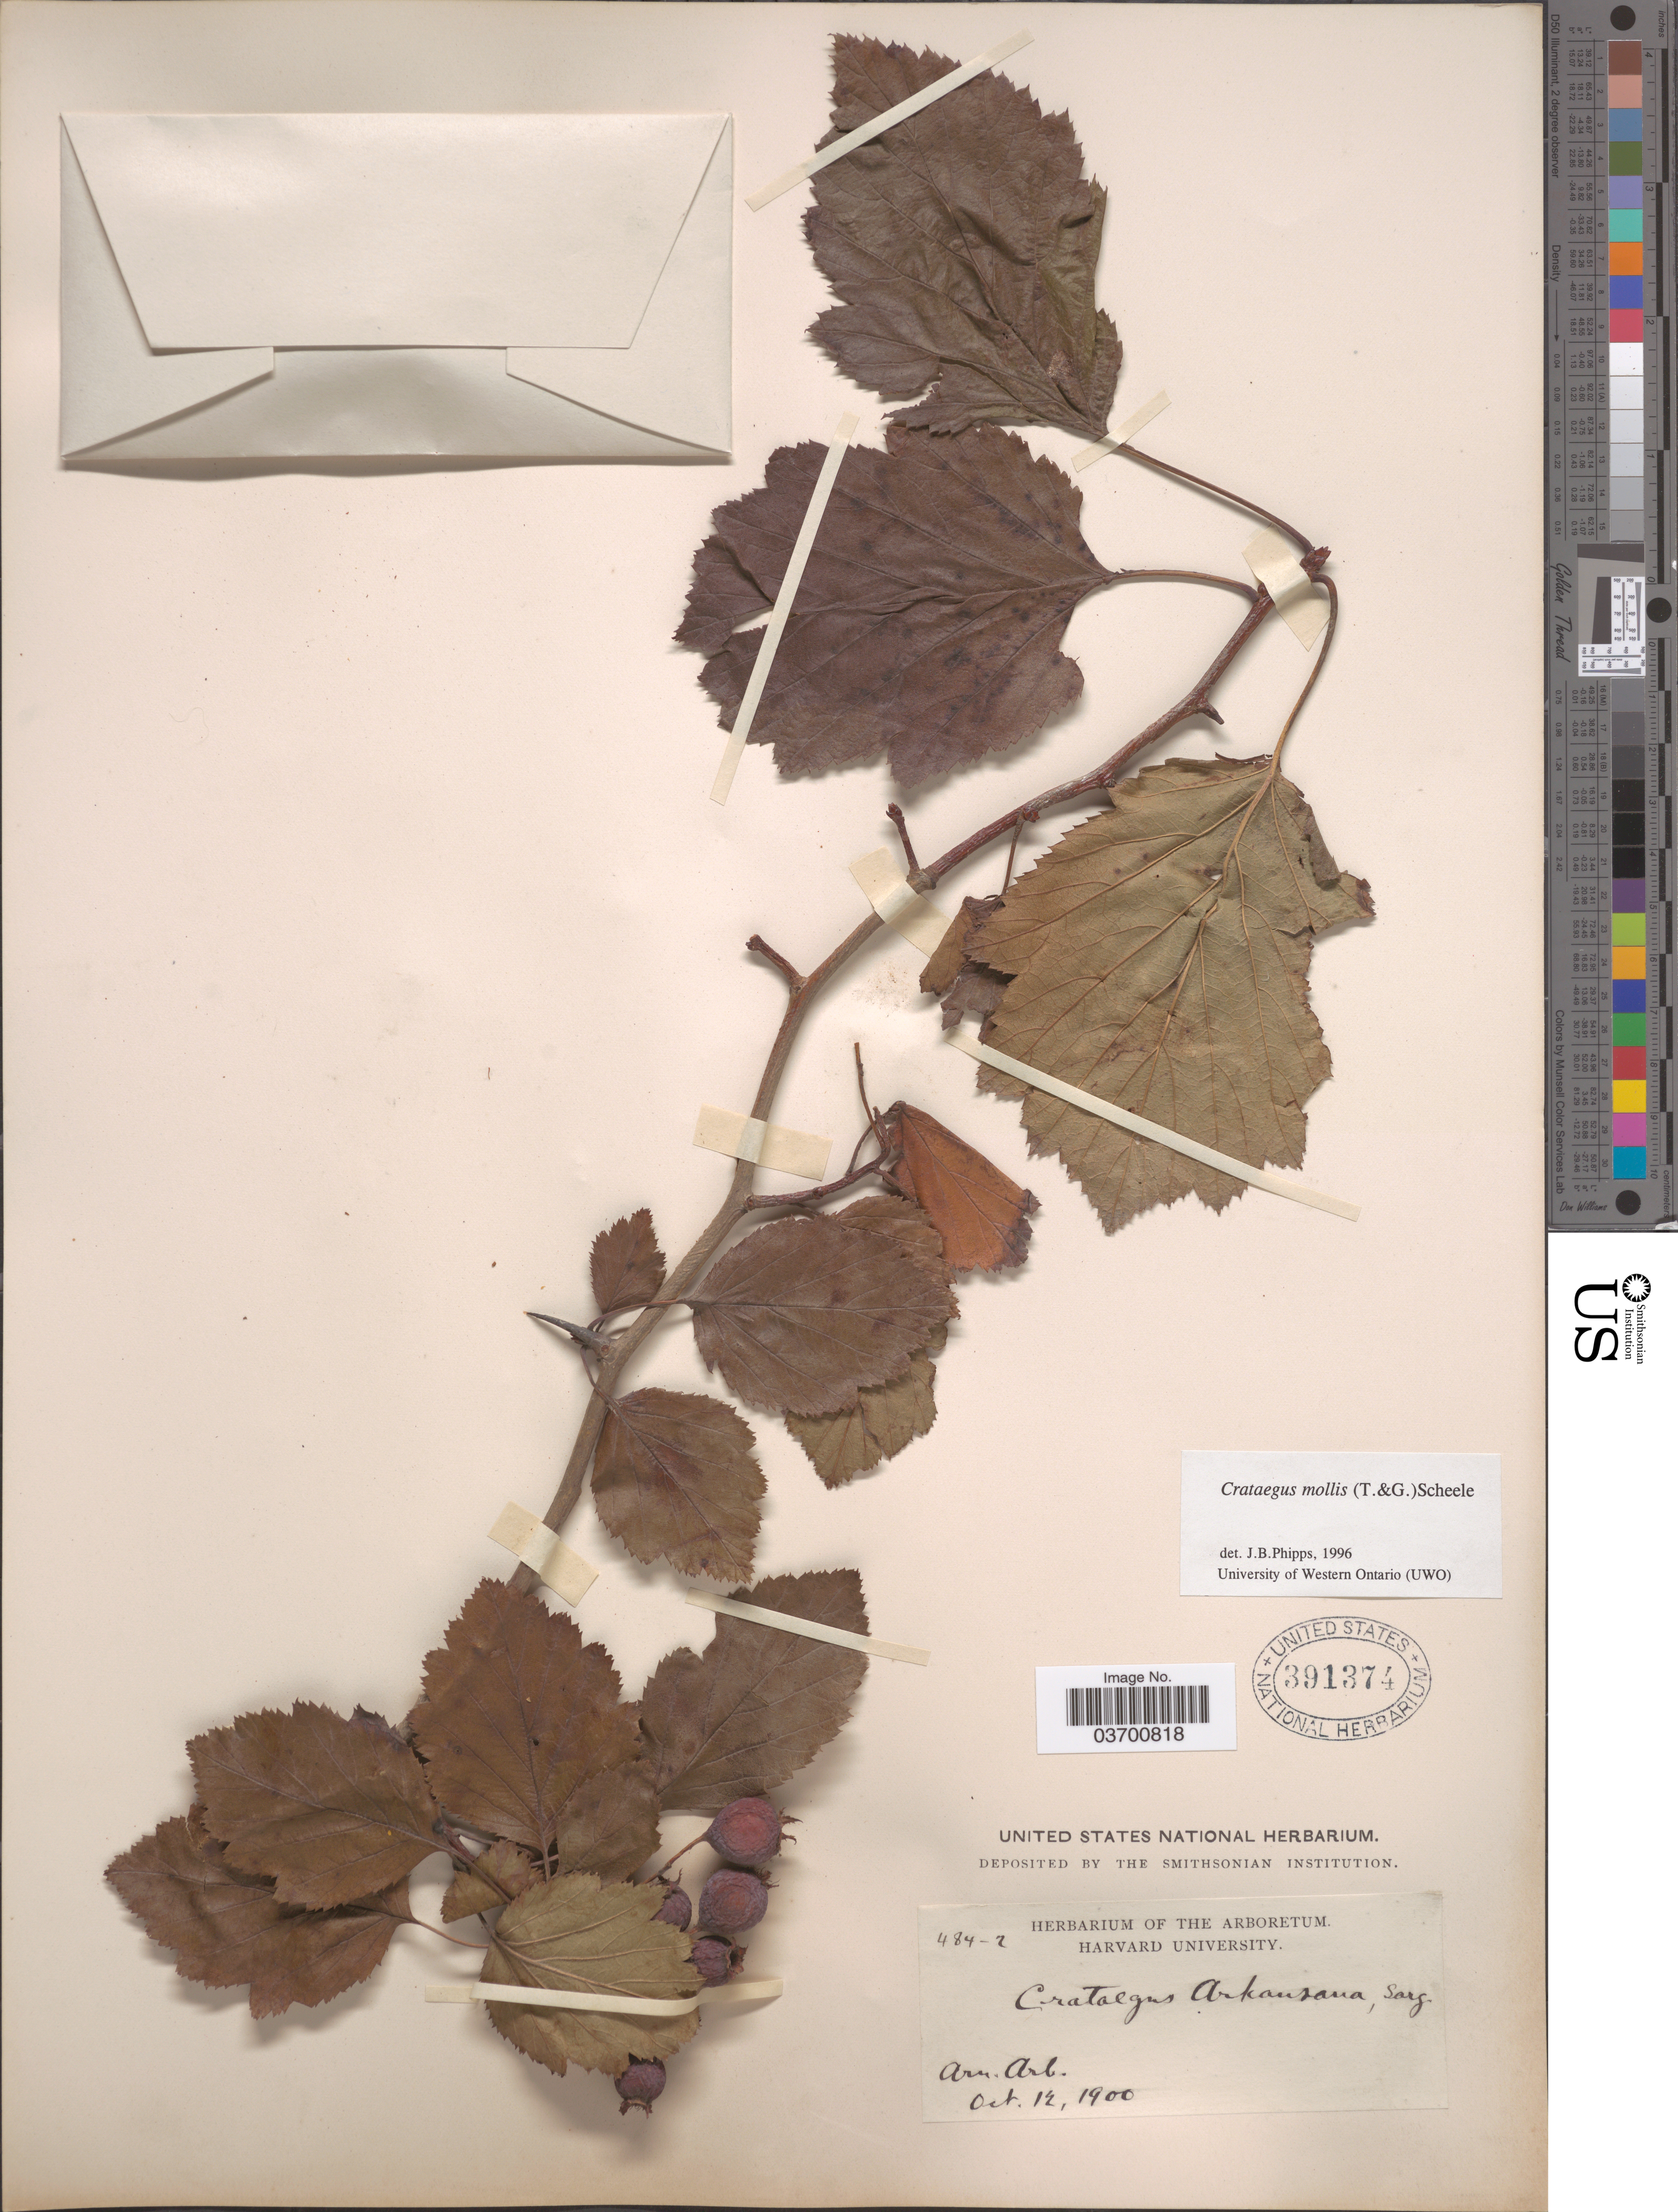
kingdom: Plantae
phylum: Tracheophyta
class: Magnoliopsida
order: Rosales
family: Rosaceae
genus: Crataegus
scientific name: Crataegus mollis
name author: (Torr. & A. Gray) Scheele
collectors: Ex herb. The Arboretum Harvard University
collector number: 484-2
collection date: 1900-10-12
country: United States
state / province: Massachusetts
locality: Arn. Arb.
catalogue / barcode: US 391374